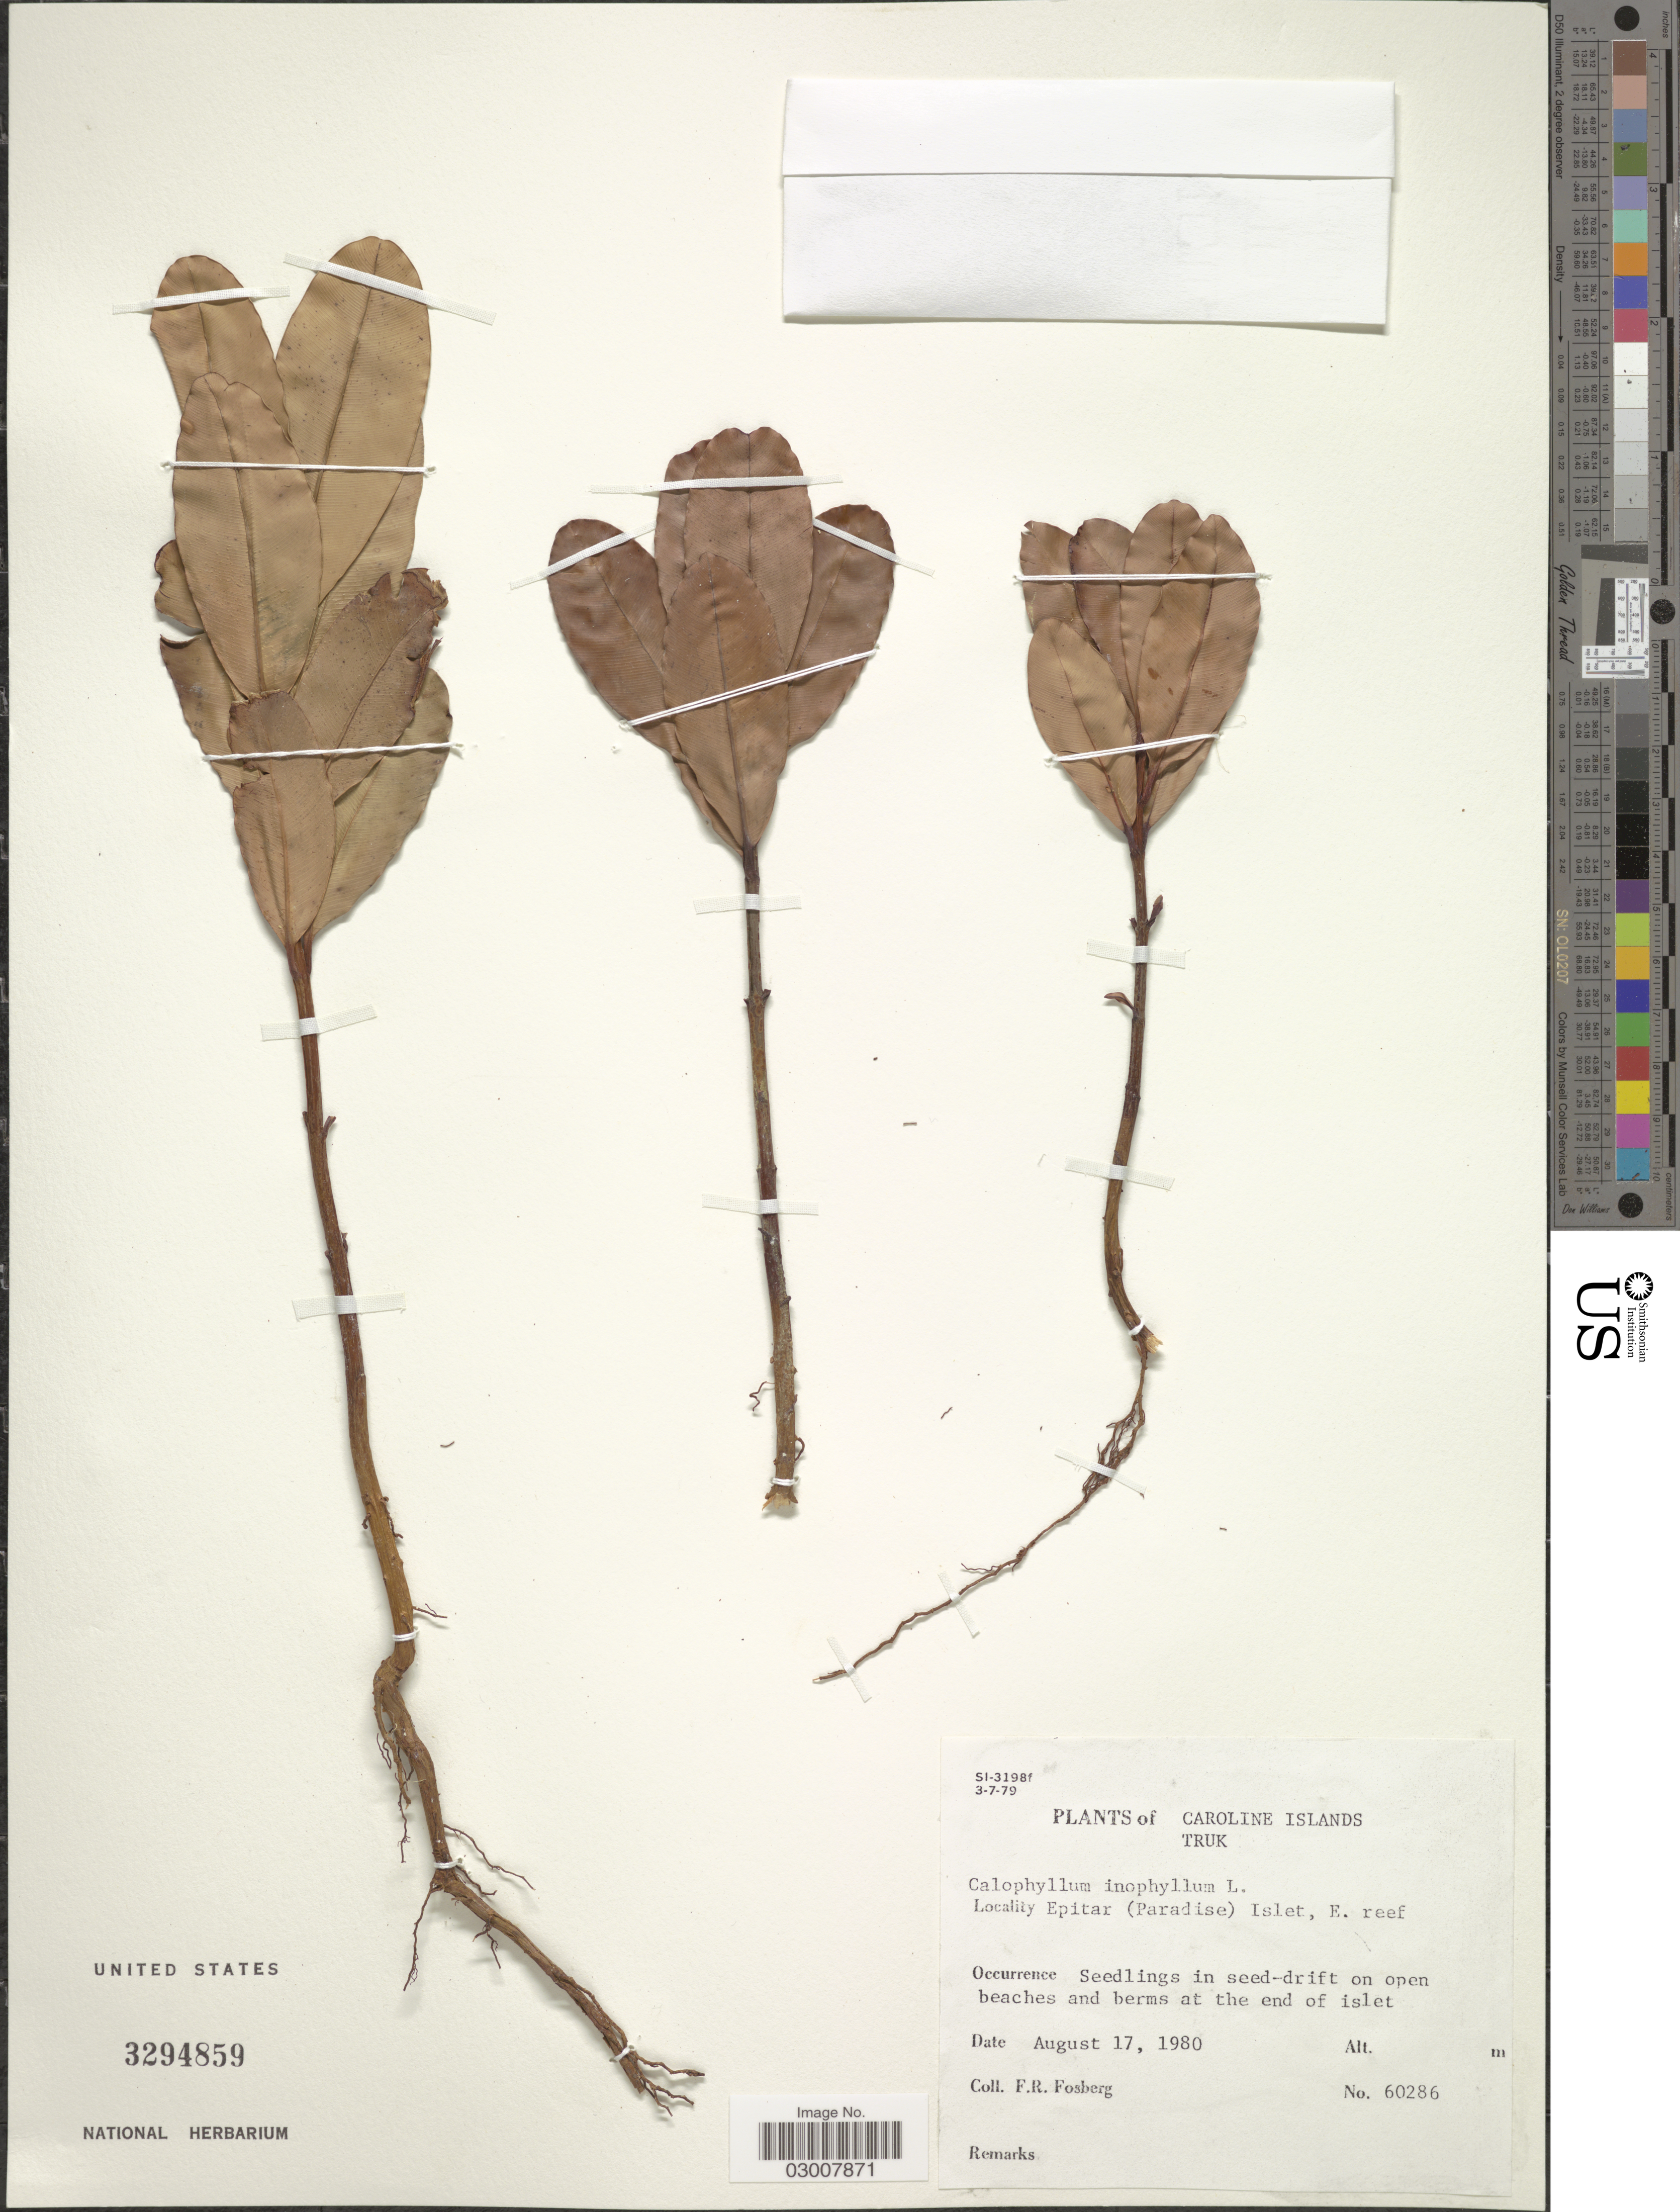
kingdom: Plantae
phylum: Tracheophyta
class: Magnoliopsida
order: Malpighiales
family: Calophyllaceae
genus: Calophyllum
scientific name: Calophyllum inophyllum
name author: L.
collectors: F. R. Fosberg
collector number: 60286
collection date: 1980-08-17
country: Micronesia, Federated States of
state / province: Truk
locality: Caroline Islands, Truk. Epitar (Paradise) Islet, E. reef.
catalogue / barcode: US 3294859